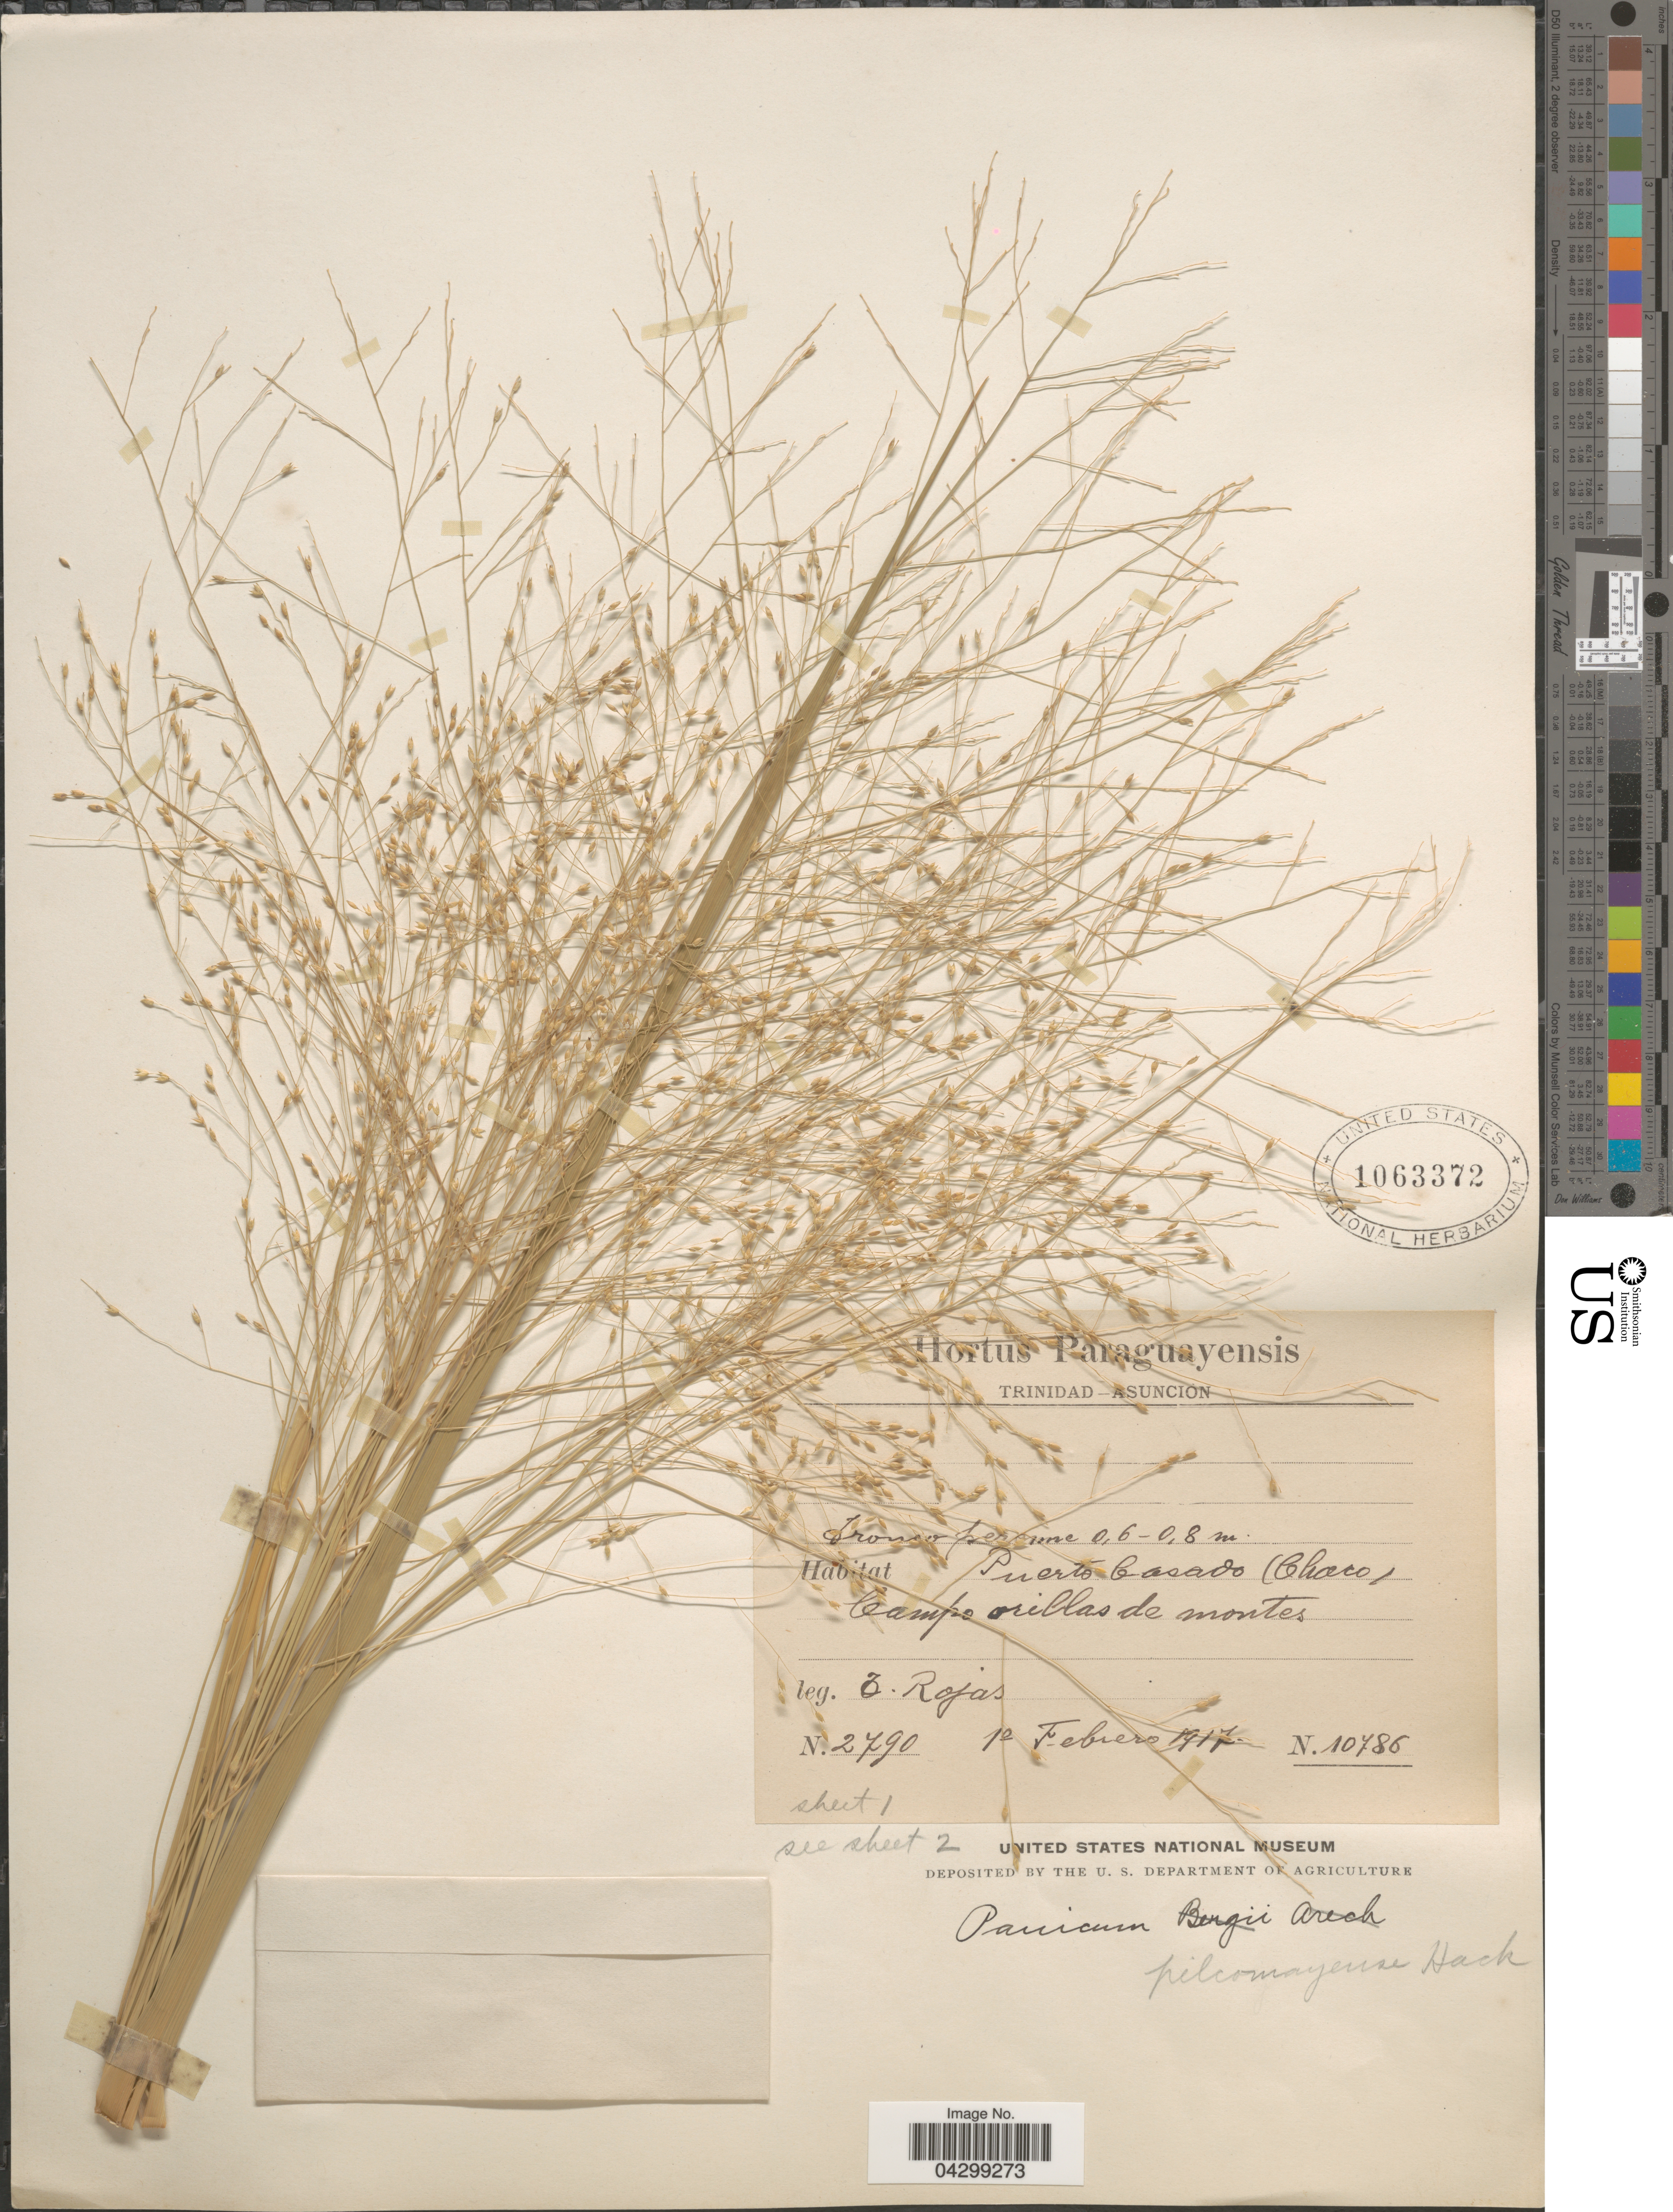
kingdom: Plantae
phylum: Tracheophyta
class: Liliopsida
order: Poales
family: Poaceae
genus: Panicum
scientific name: Panicum bergii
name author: Arechav.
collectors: T. Rojas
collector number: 2790/10786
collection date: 1917-02-01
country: Paraguay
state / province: Asuncion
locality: Trinidad. Puerto Casado (Chaco). Campo orillas de montes.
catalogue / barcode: US 1063372